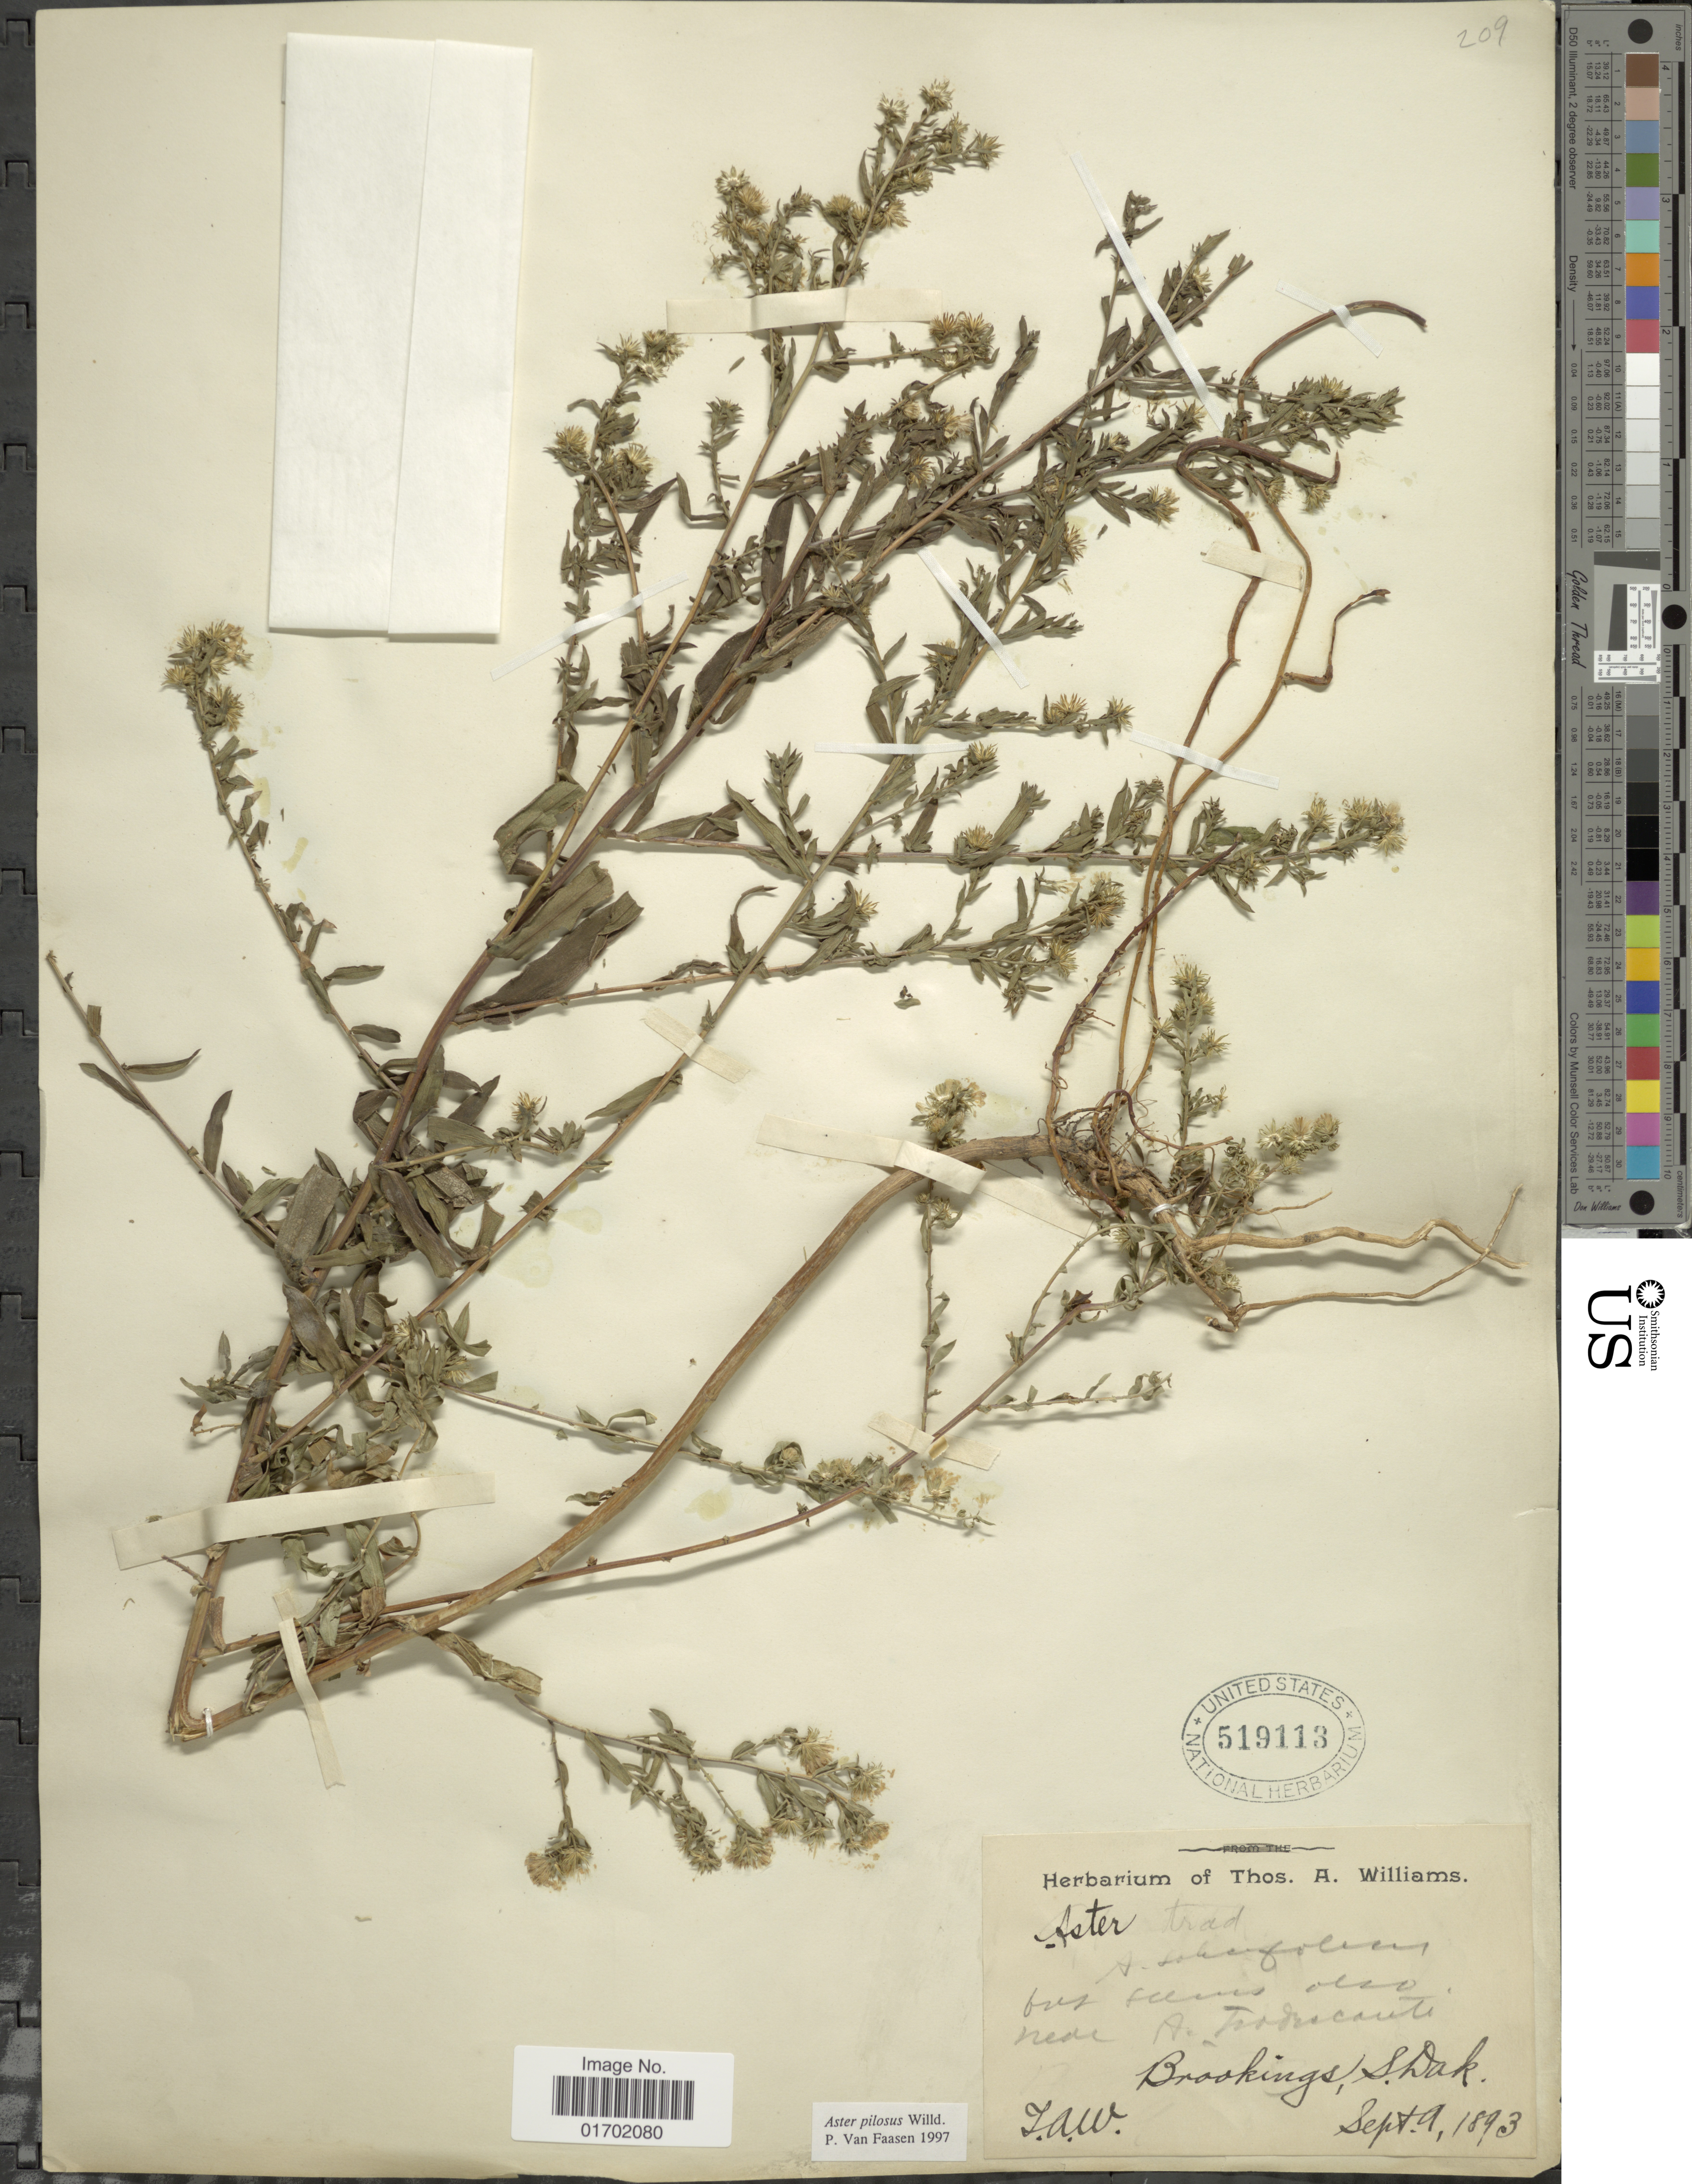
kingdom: Plantae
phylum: Tracheophyta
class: Magnoliopsida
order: Asterales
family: Asteraceae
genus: Symphyotrichum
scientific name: Symphyotrichum pilosum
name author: (Willd.) G.L. Nesom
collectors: T. A. Williams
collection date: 1893-09-09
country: United States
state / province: South Dakota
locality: Brooklings, S. Dak.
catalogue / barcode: US 519113